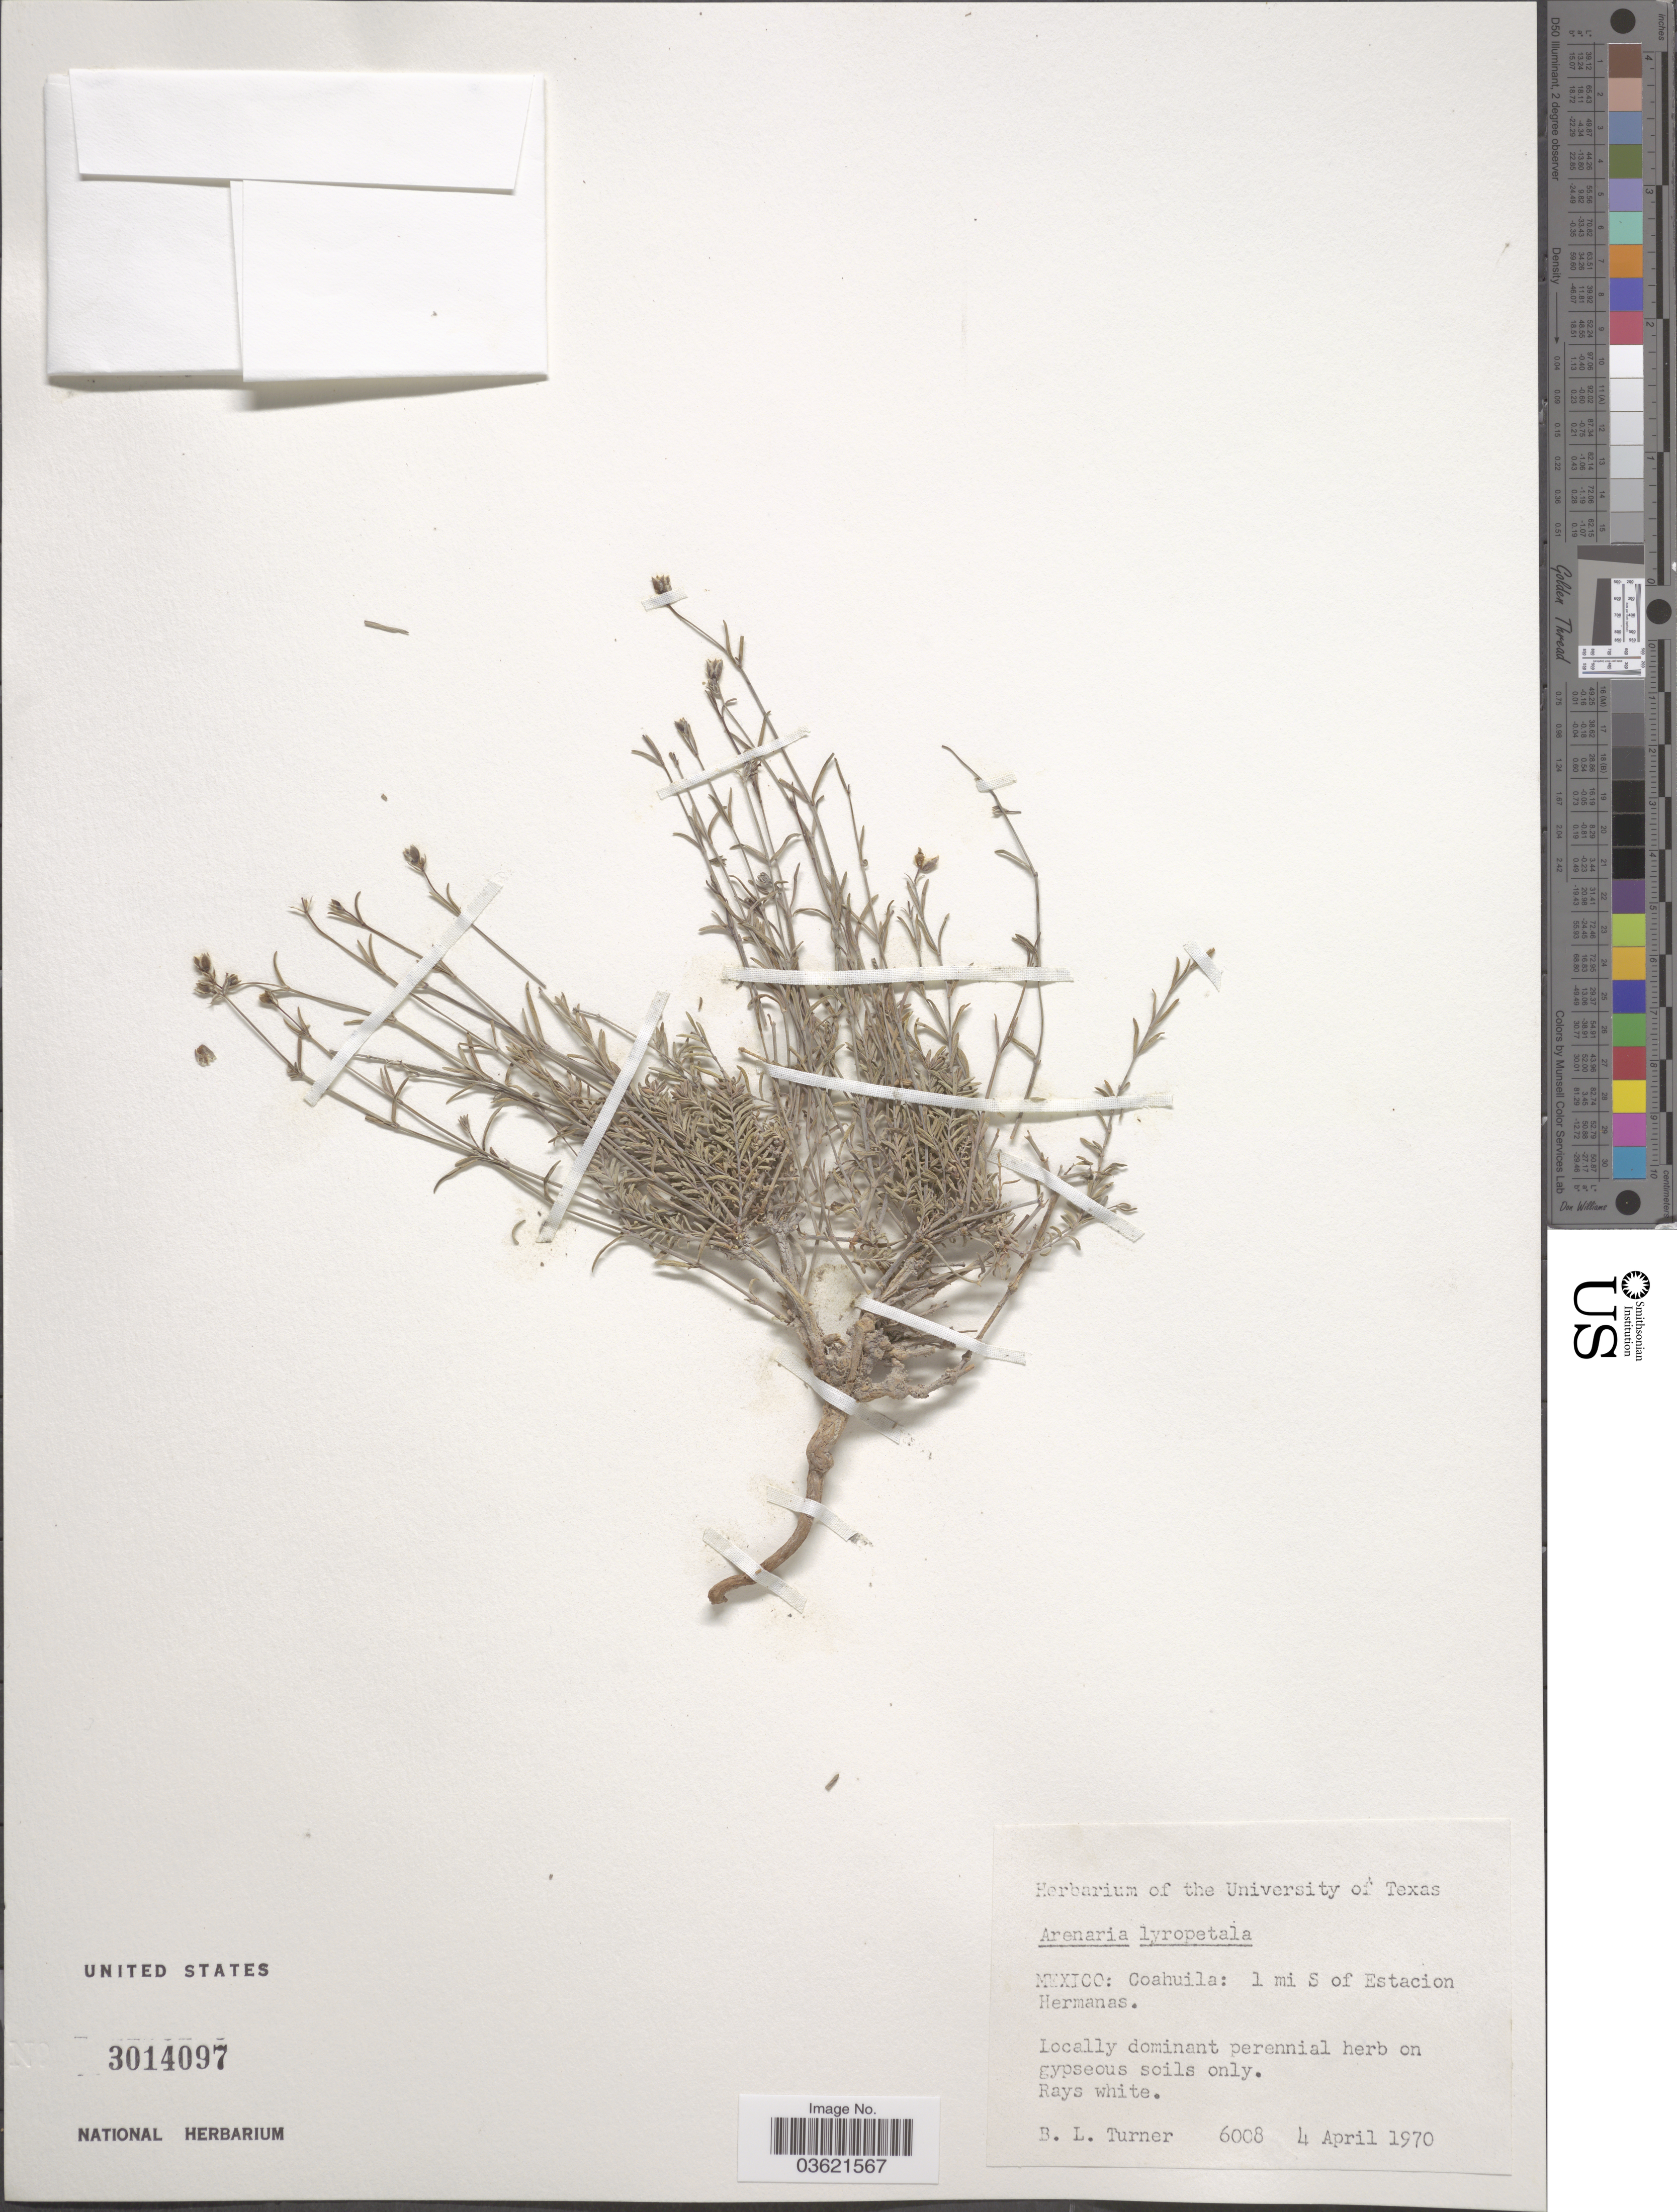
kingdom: Plantae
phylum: Tracheophyta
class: Magnoliopsida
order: Caryophyllales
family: Caryophyllaceae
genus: Drymaria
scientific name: Drymaria lyropetala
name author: I.M. Johnst.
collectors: B. L. Turner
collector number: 6008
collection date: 1970-04-04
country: Mexico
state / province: Coahuila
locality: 1 mi S of Estacion Hermanas.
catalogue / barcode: US 3014097